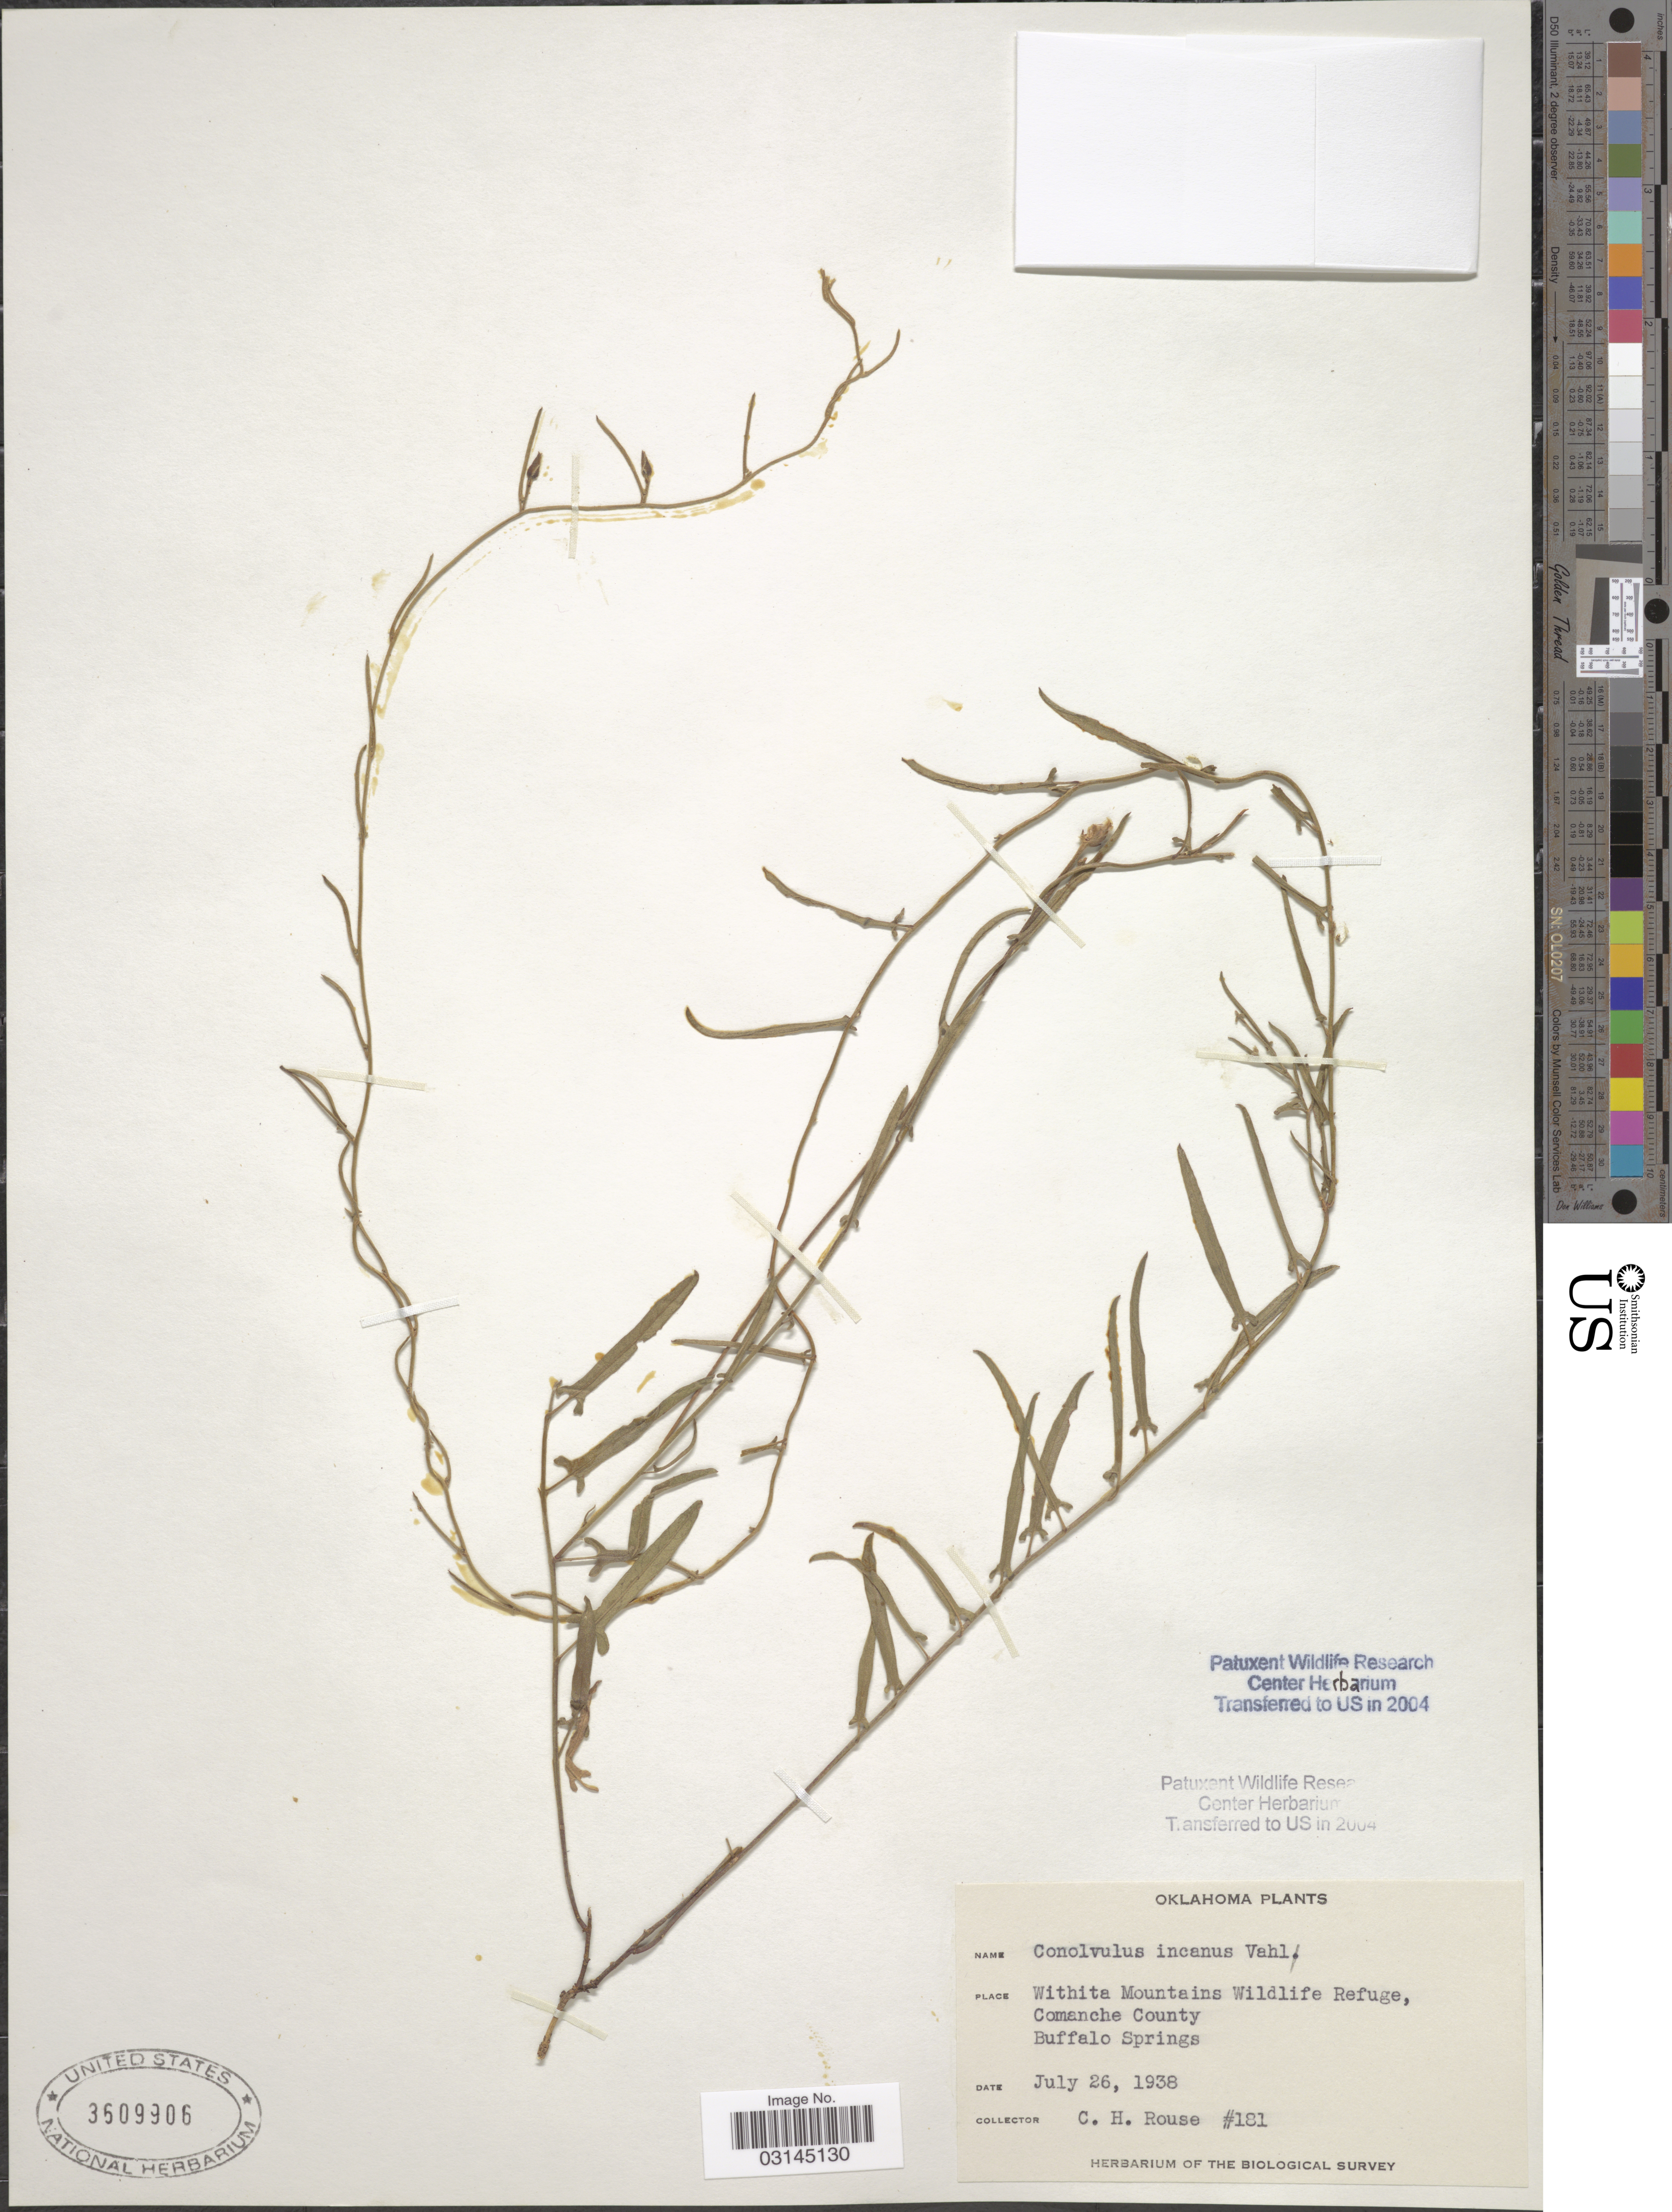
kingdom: Plantae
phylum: Tracheophyta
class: Magnoliopsida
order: Solanales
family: Convolvulaceae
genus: Convolvulus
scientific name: Convolvulus incanus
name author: Vahl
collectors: C. Rouse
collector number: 181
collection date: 1938-07-26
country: United States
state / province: Oklahoma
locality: Withita Mountains Wildlife Refuge, Comanche County. Buffalo Springs.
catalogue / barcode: US 3609906